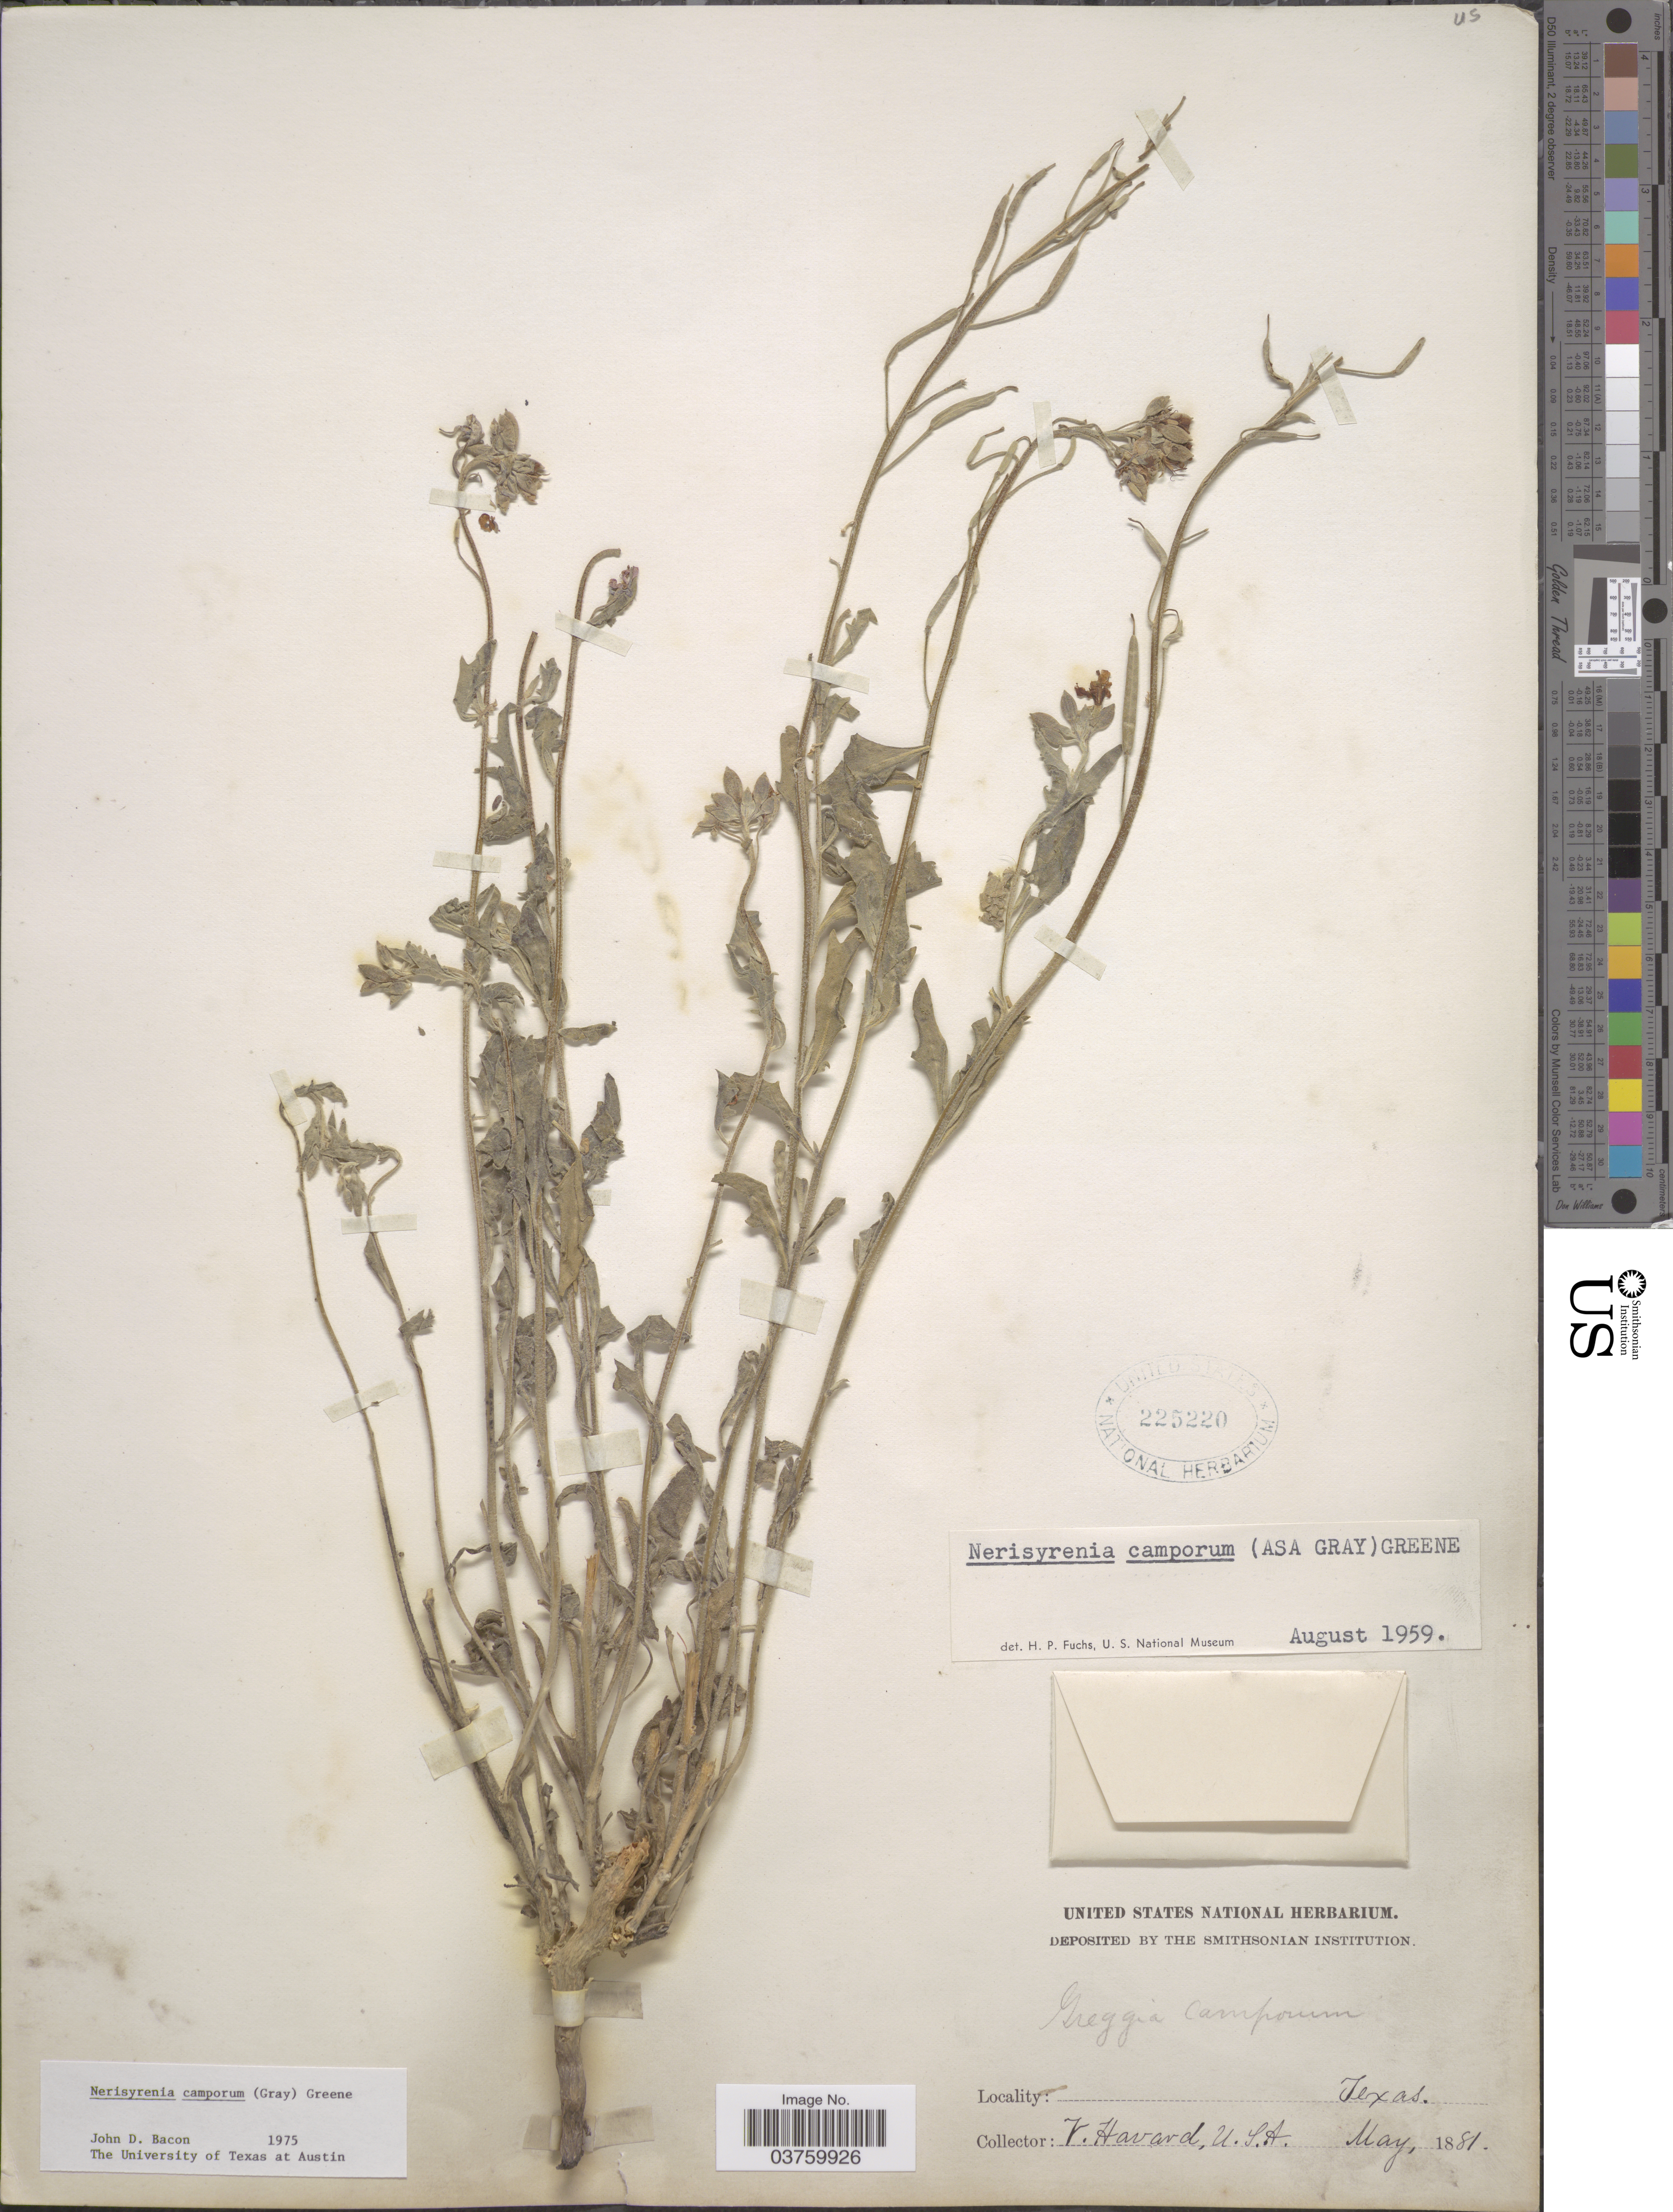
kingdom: Plantae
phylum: Tracheophyta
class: Magnoliopsida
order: Brassicales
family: Brassicaceae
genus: Nerisyrenia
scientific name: Nerisyrenia camporum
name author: (A. Gray) Greene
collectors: V. Havard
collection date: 1881-05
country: United States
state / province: Texas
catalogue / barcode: US 225220